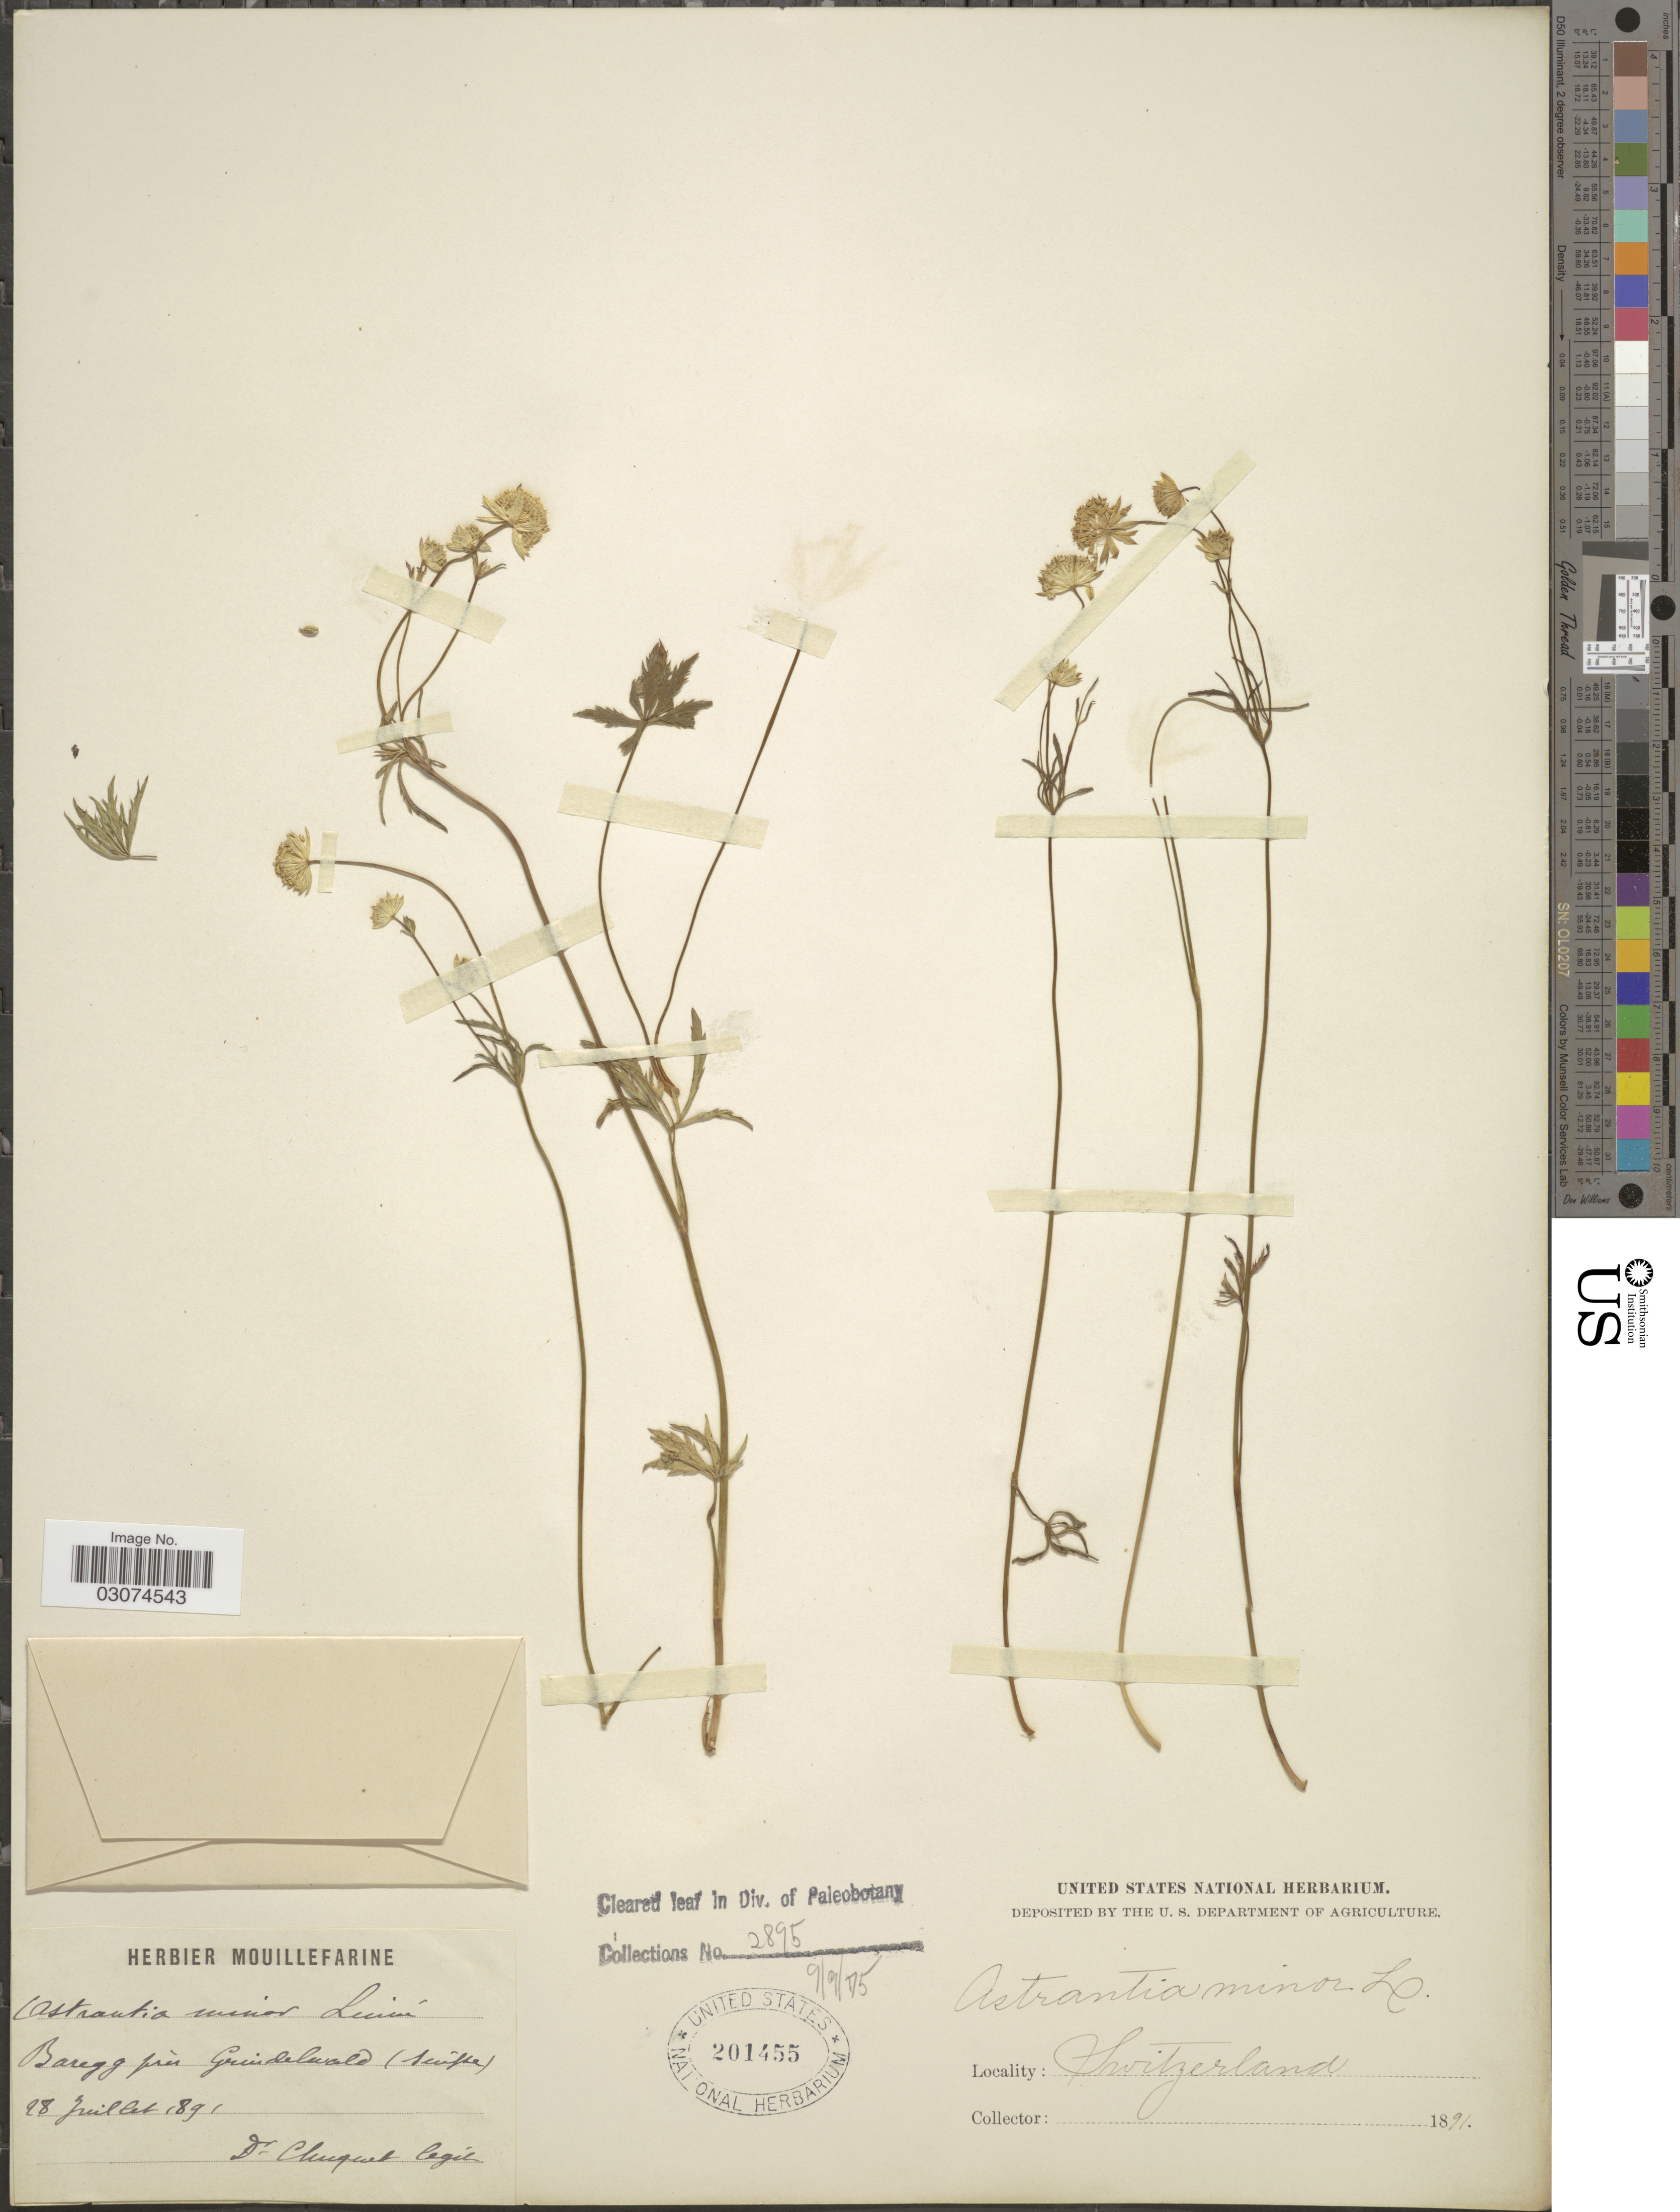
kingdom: Plantae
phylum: Tracheophyta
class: Magnoliopsida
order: Apiales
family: Apiaceae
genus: Astrantia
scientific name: Astrantia minor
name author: L.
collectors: Chuquet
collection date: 1891-07-28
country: Switzerland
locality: Baregg près Grindelwald (Suisse).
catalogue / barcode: US 201455